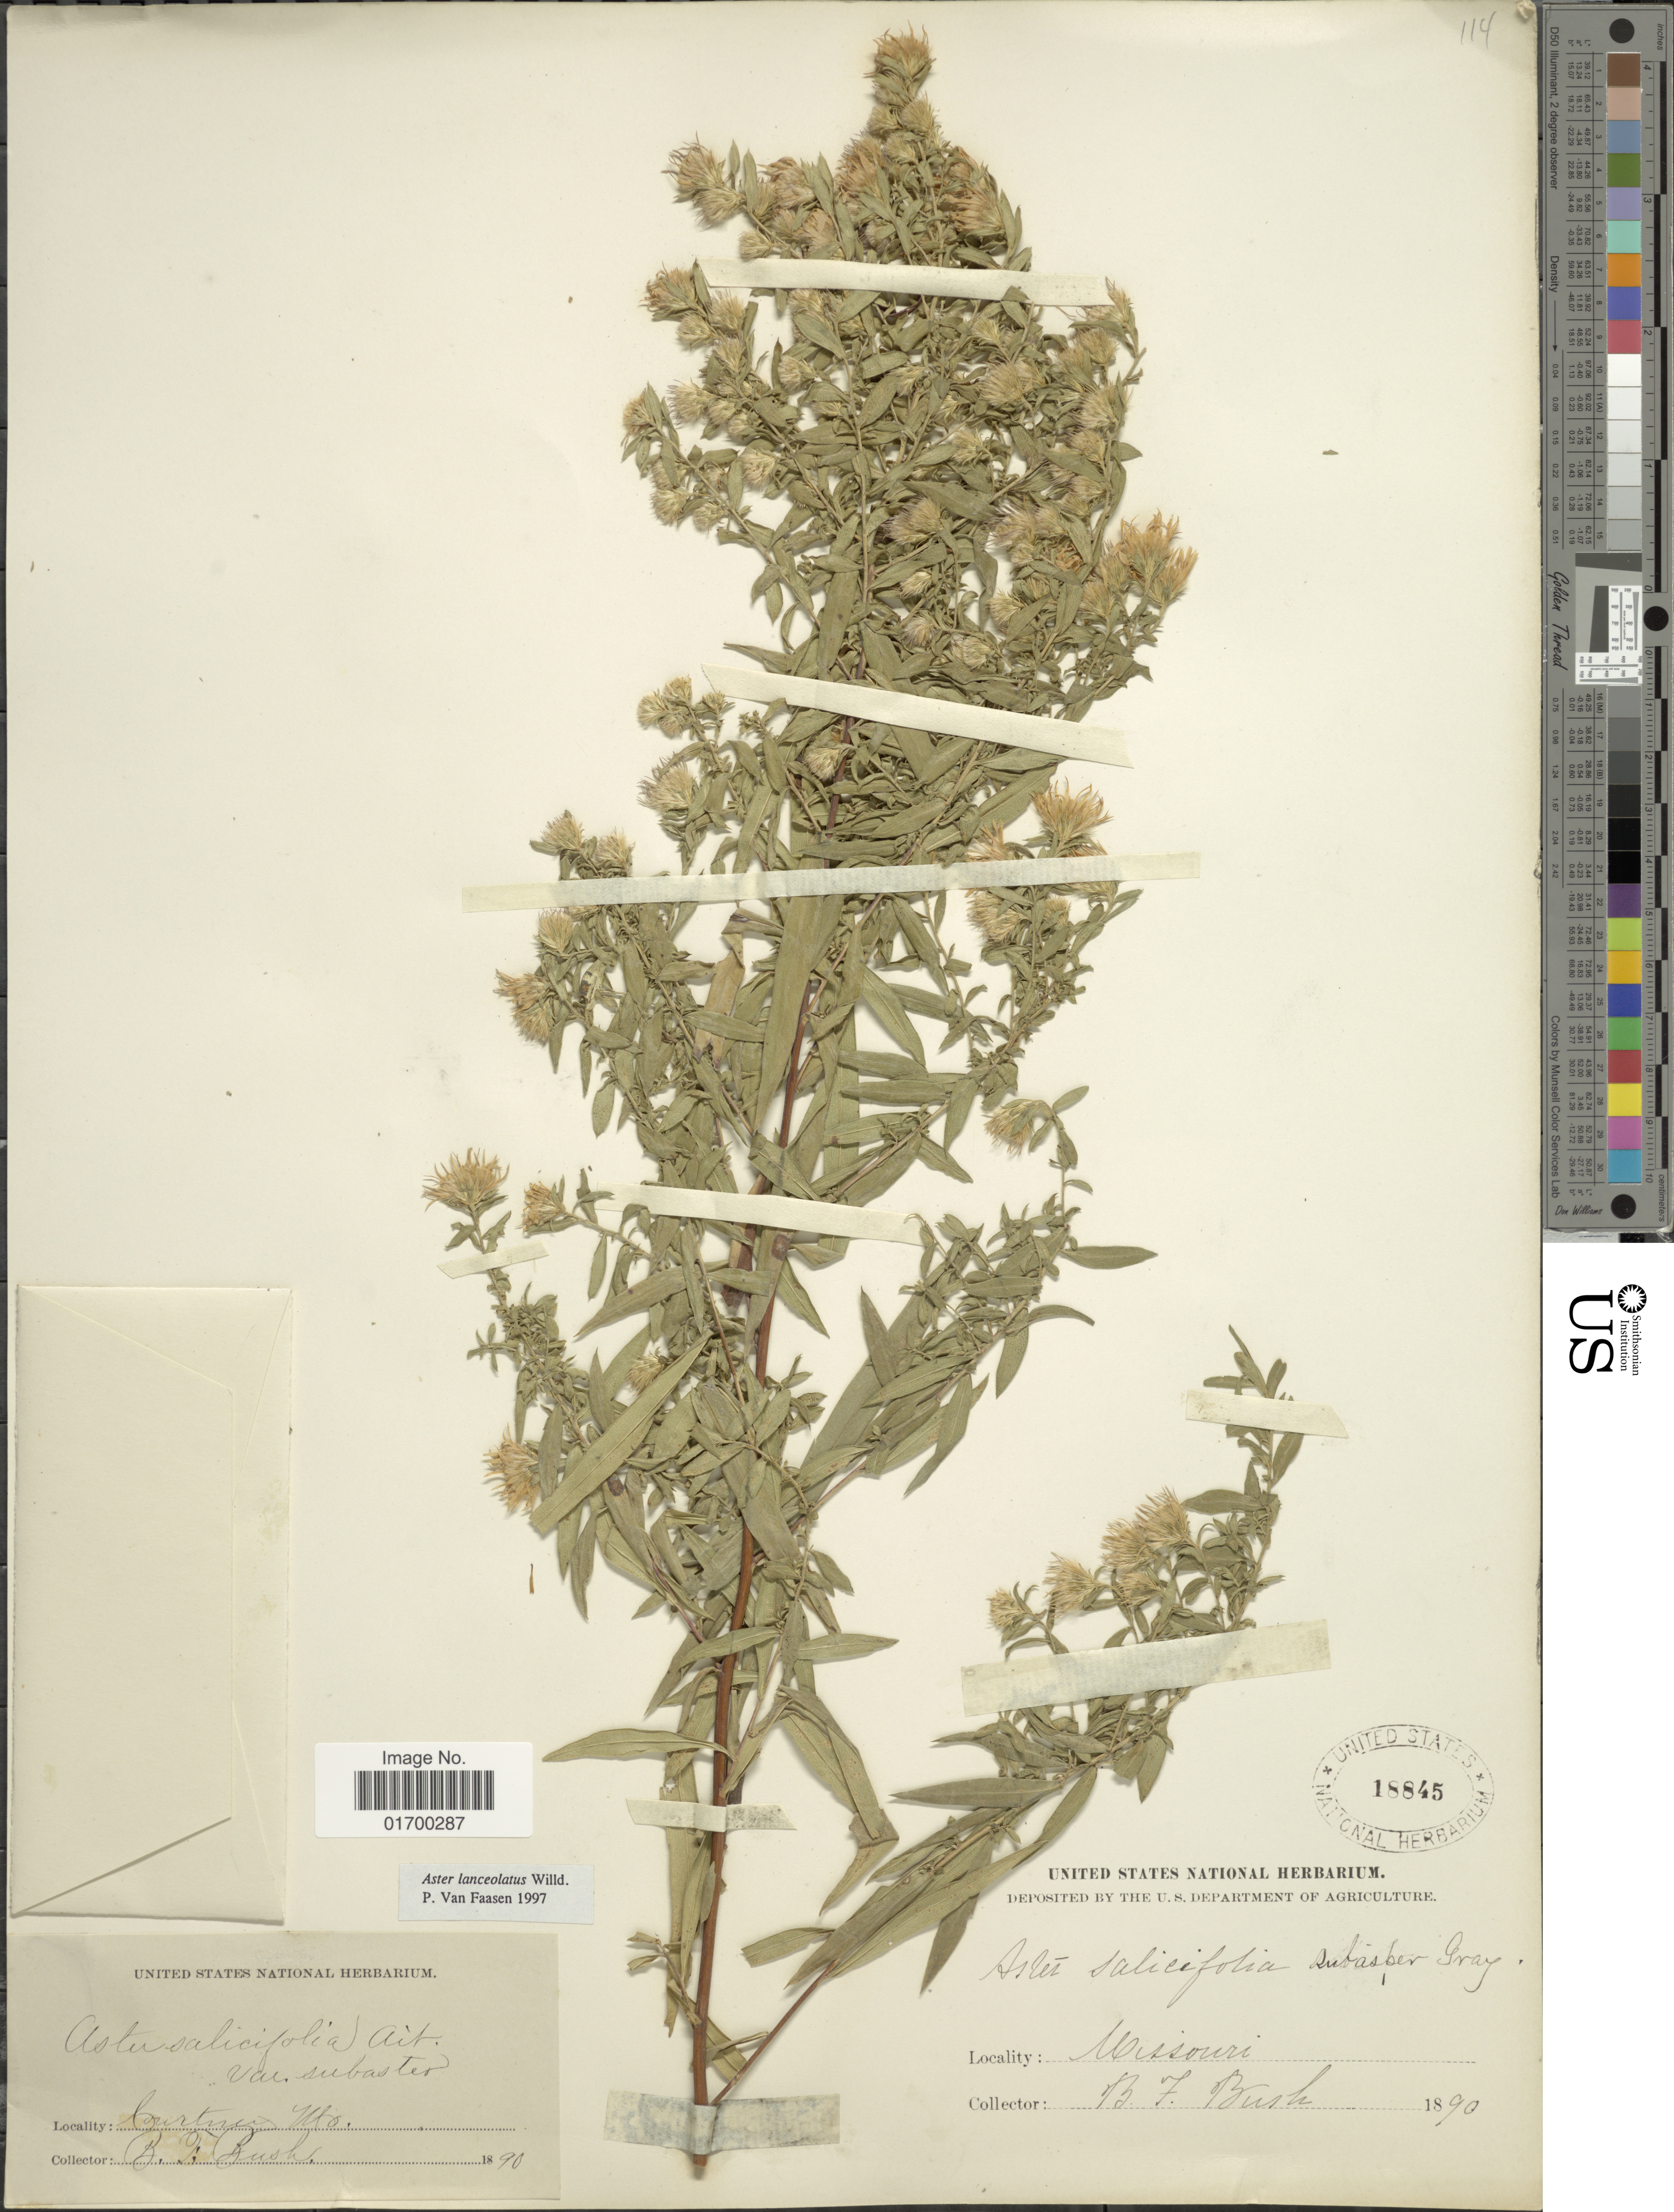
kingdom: Plantae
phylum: Tracheophyta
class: Magnoliopsida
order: Asterales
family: Asteraceae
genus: Symphyotrichum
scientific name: Symphyotrichum lanceolatum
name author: (Willd.) G.L. Nesom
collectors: B. F. Bush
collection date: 1890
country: United States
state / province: Missouri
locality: Courtner Mts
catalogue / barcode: US 18845